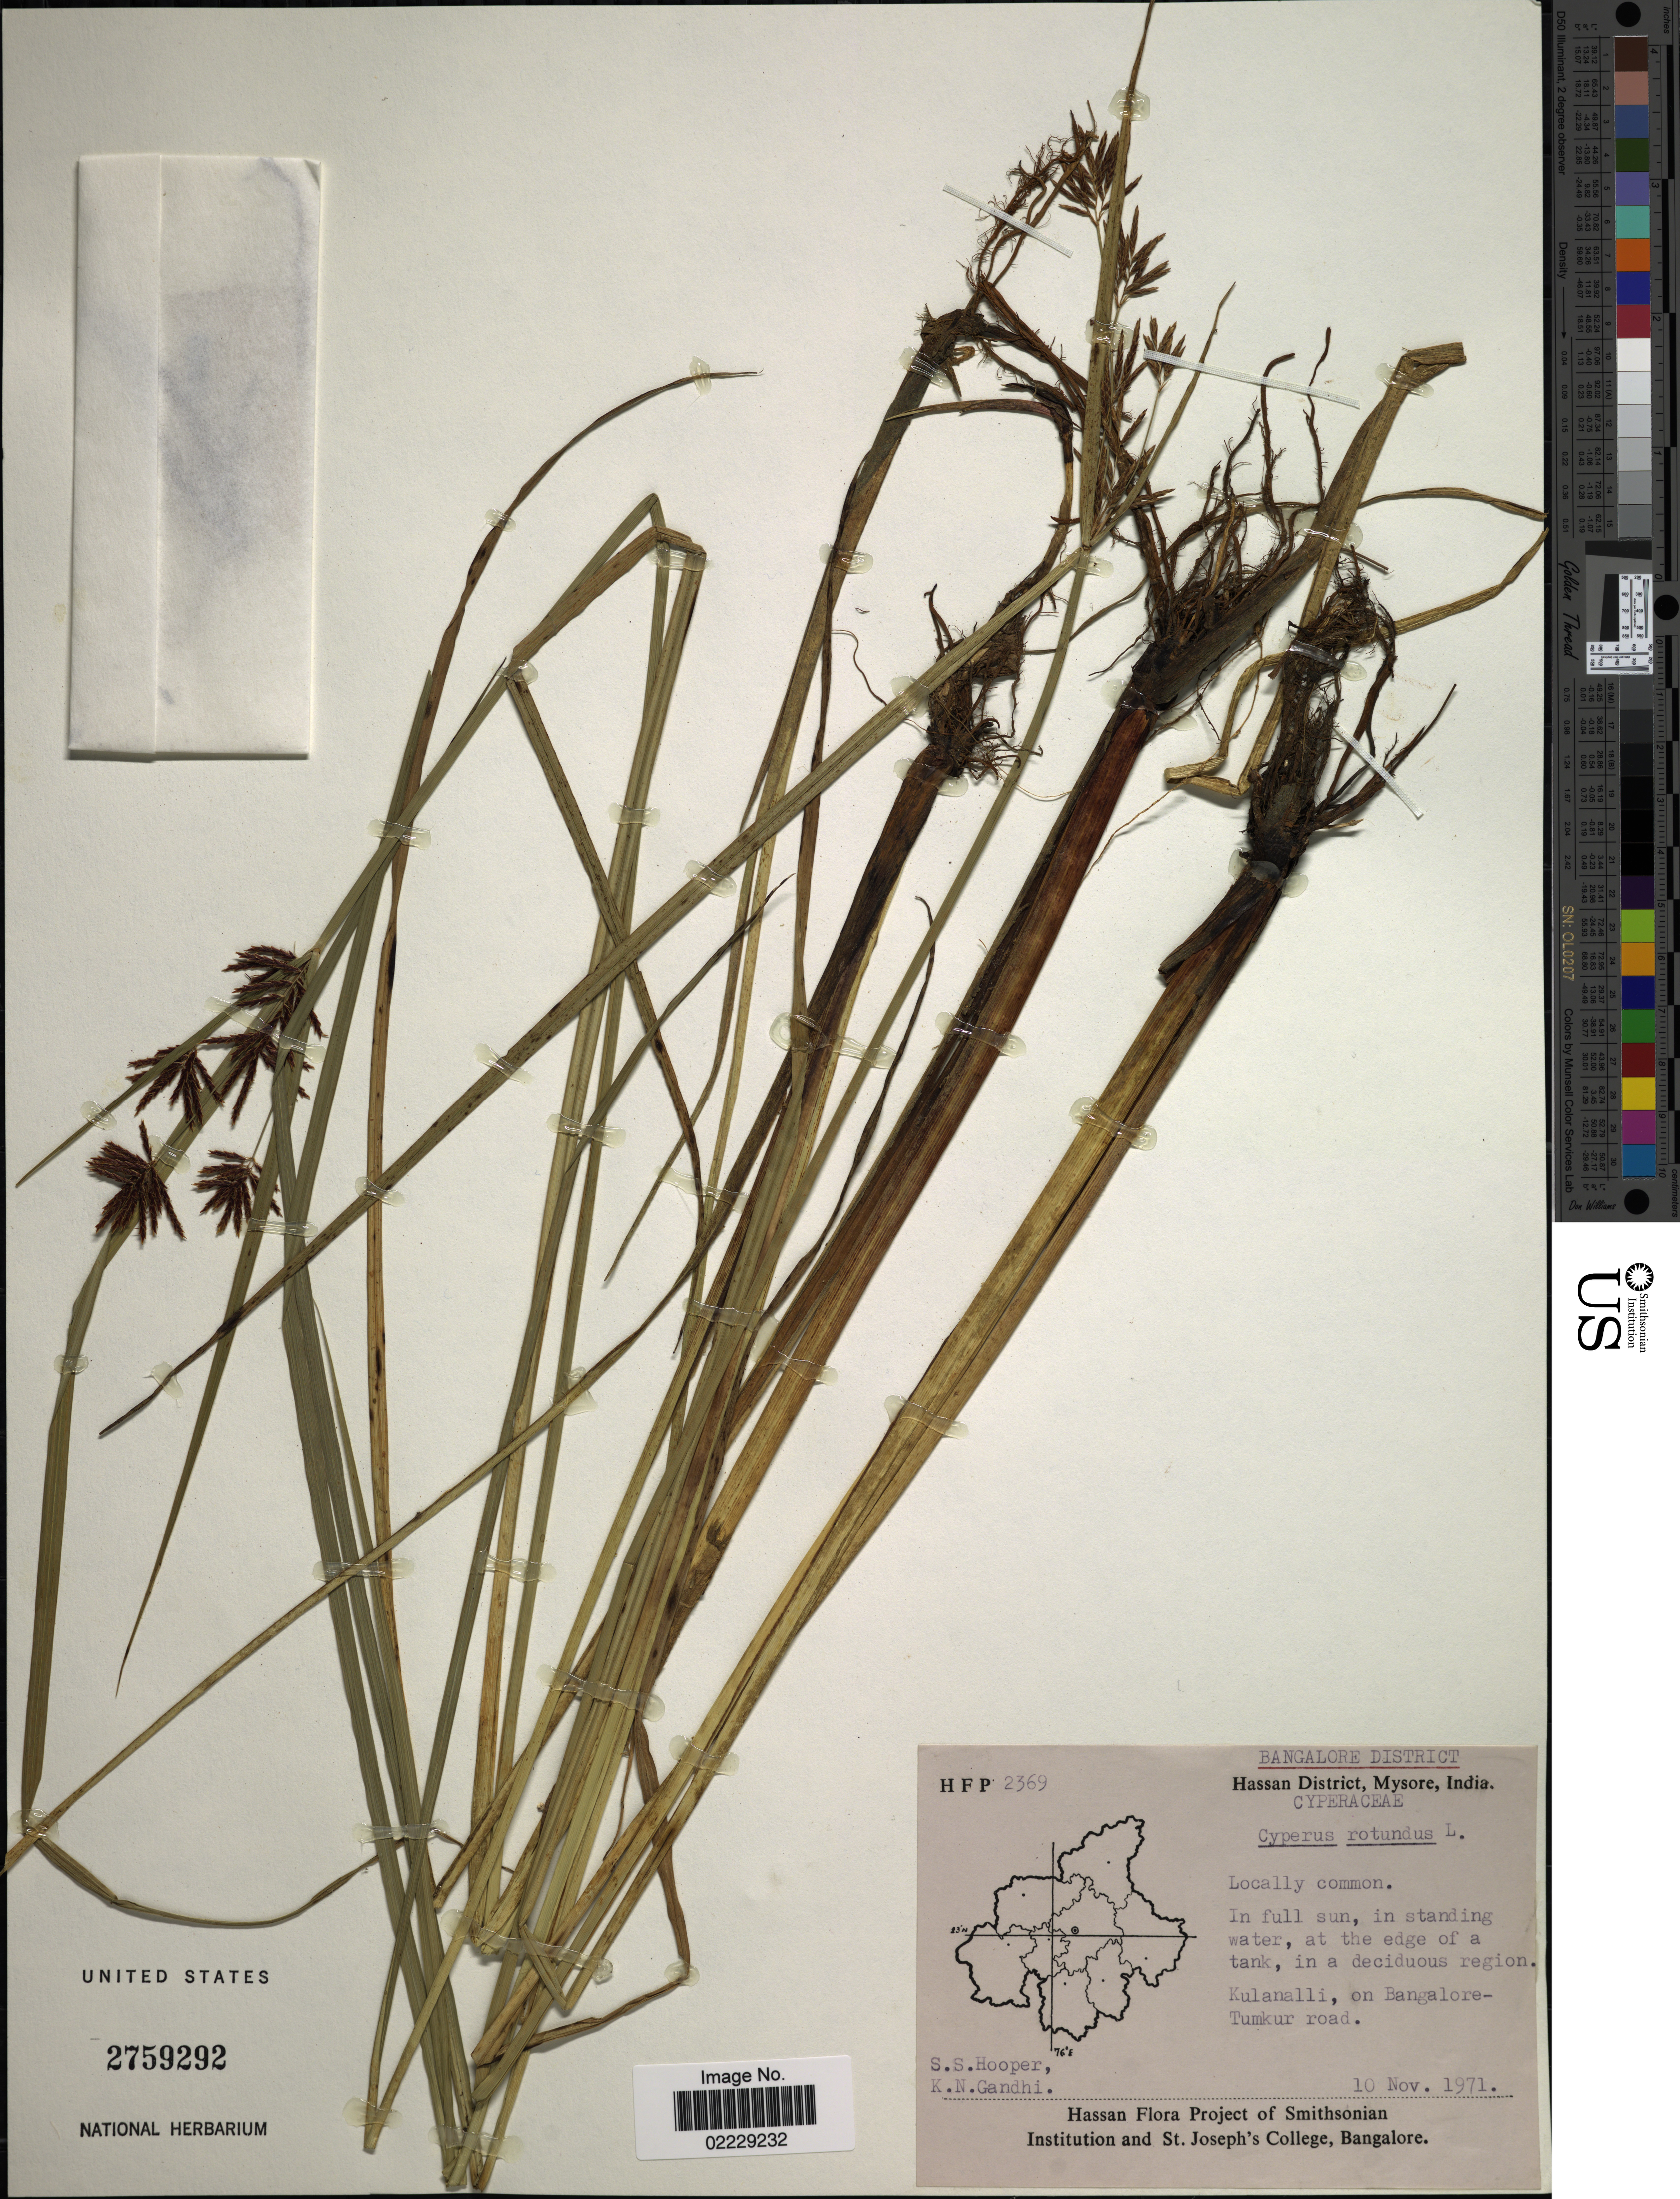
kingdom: Plantae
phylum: Tracheophyta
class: Liliopsida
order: Poales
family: Cyperaceae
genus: Cyperus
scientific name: Cyperus rotundus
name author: L.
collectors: S. S. Hooper & K. N. Gandhi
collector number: HFP 2369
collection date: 1971-11-10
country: India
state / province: Karnataka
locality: Hassan District, Mysore, in full sun, in standing water, at the edge of a tank, in a deciduous region, Kulanalli, on Bangalore-Tumkur road.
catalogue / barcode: US 2759292